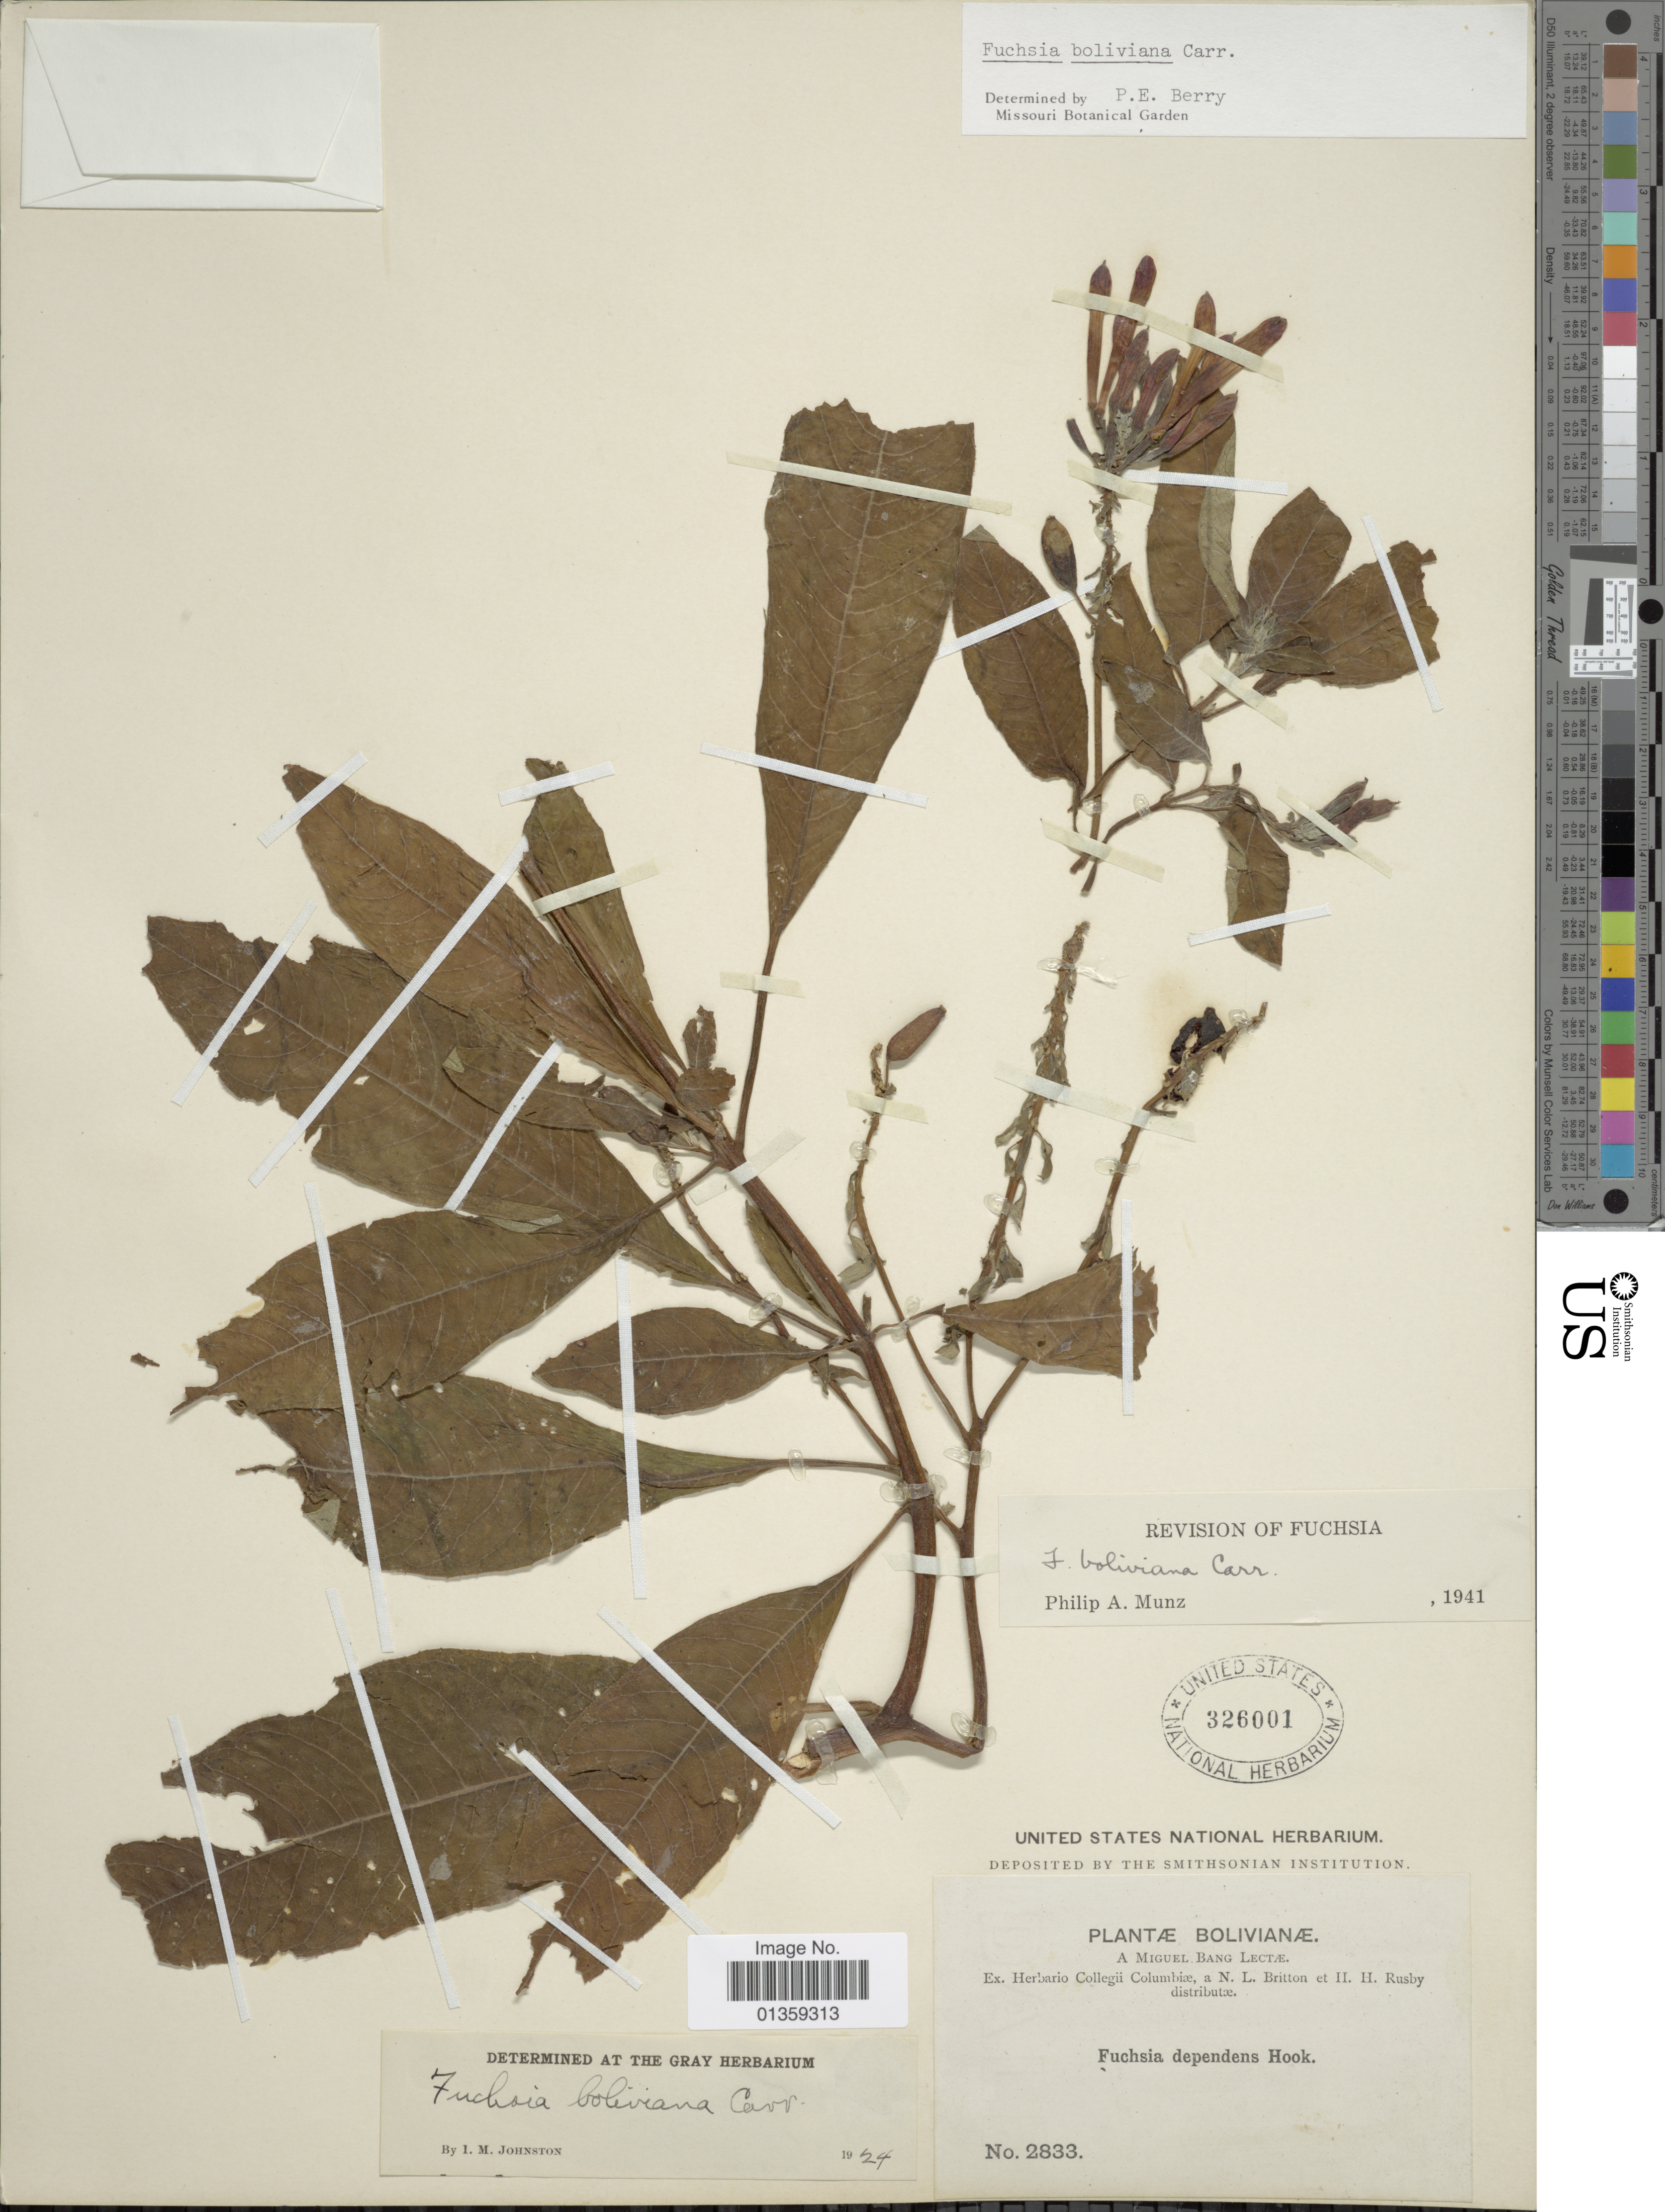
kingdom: Plantae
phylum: Tracheophyta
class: Magnoliopsida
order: Myrtales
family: Onagraceae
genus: Fuchsia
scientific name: Fuchsia boliviana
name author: Carrière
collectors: M. Bang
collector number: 2833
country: Bolivia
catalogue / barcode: US 326001